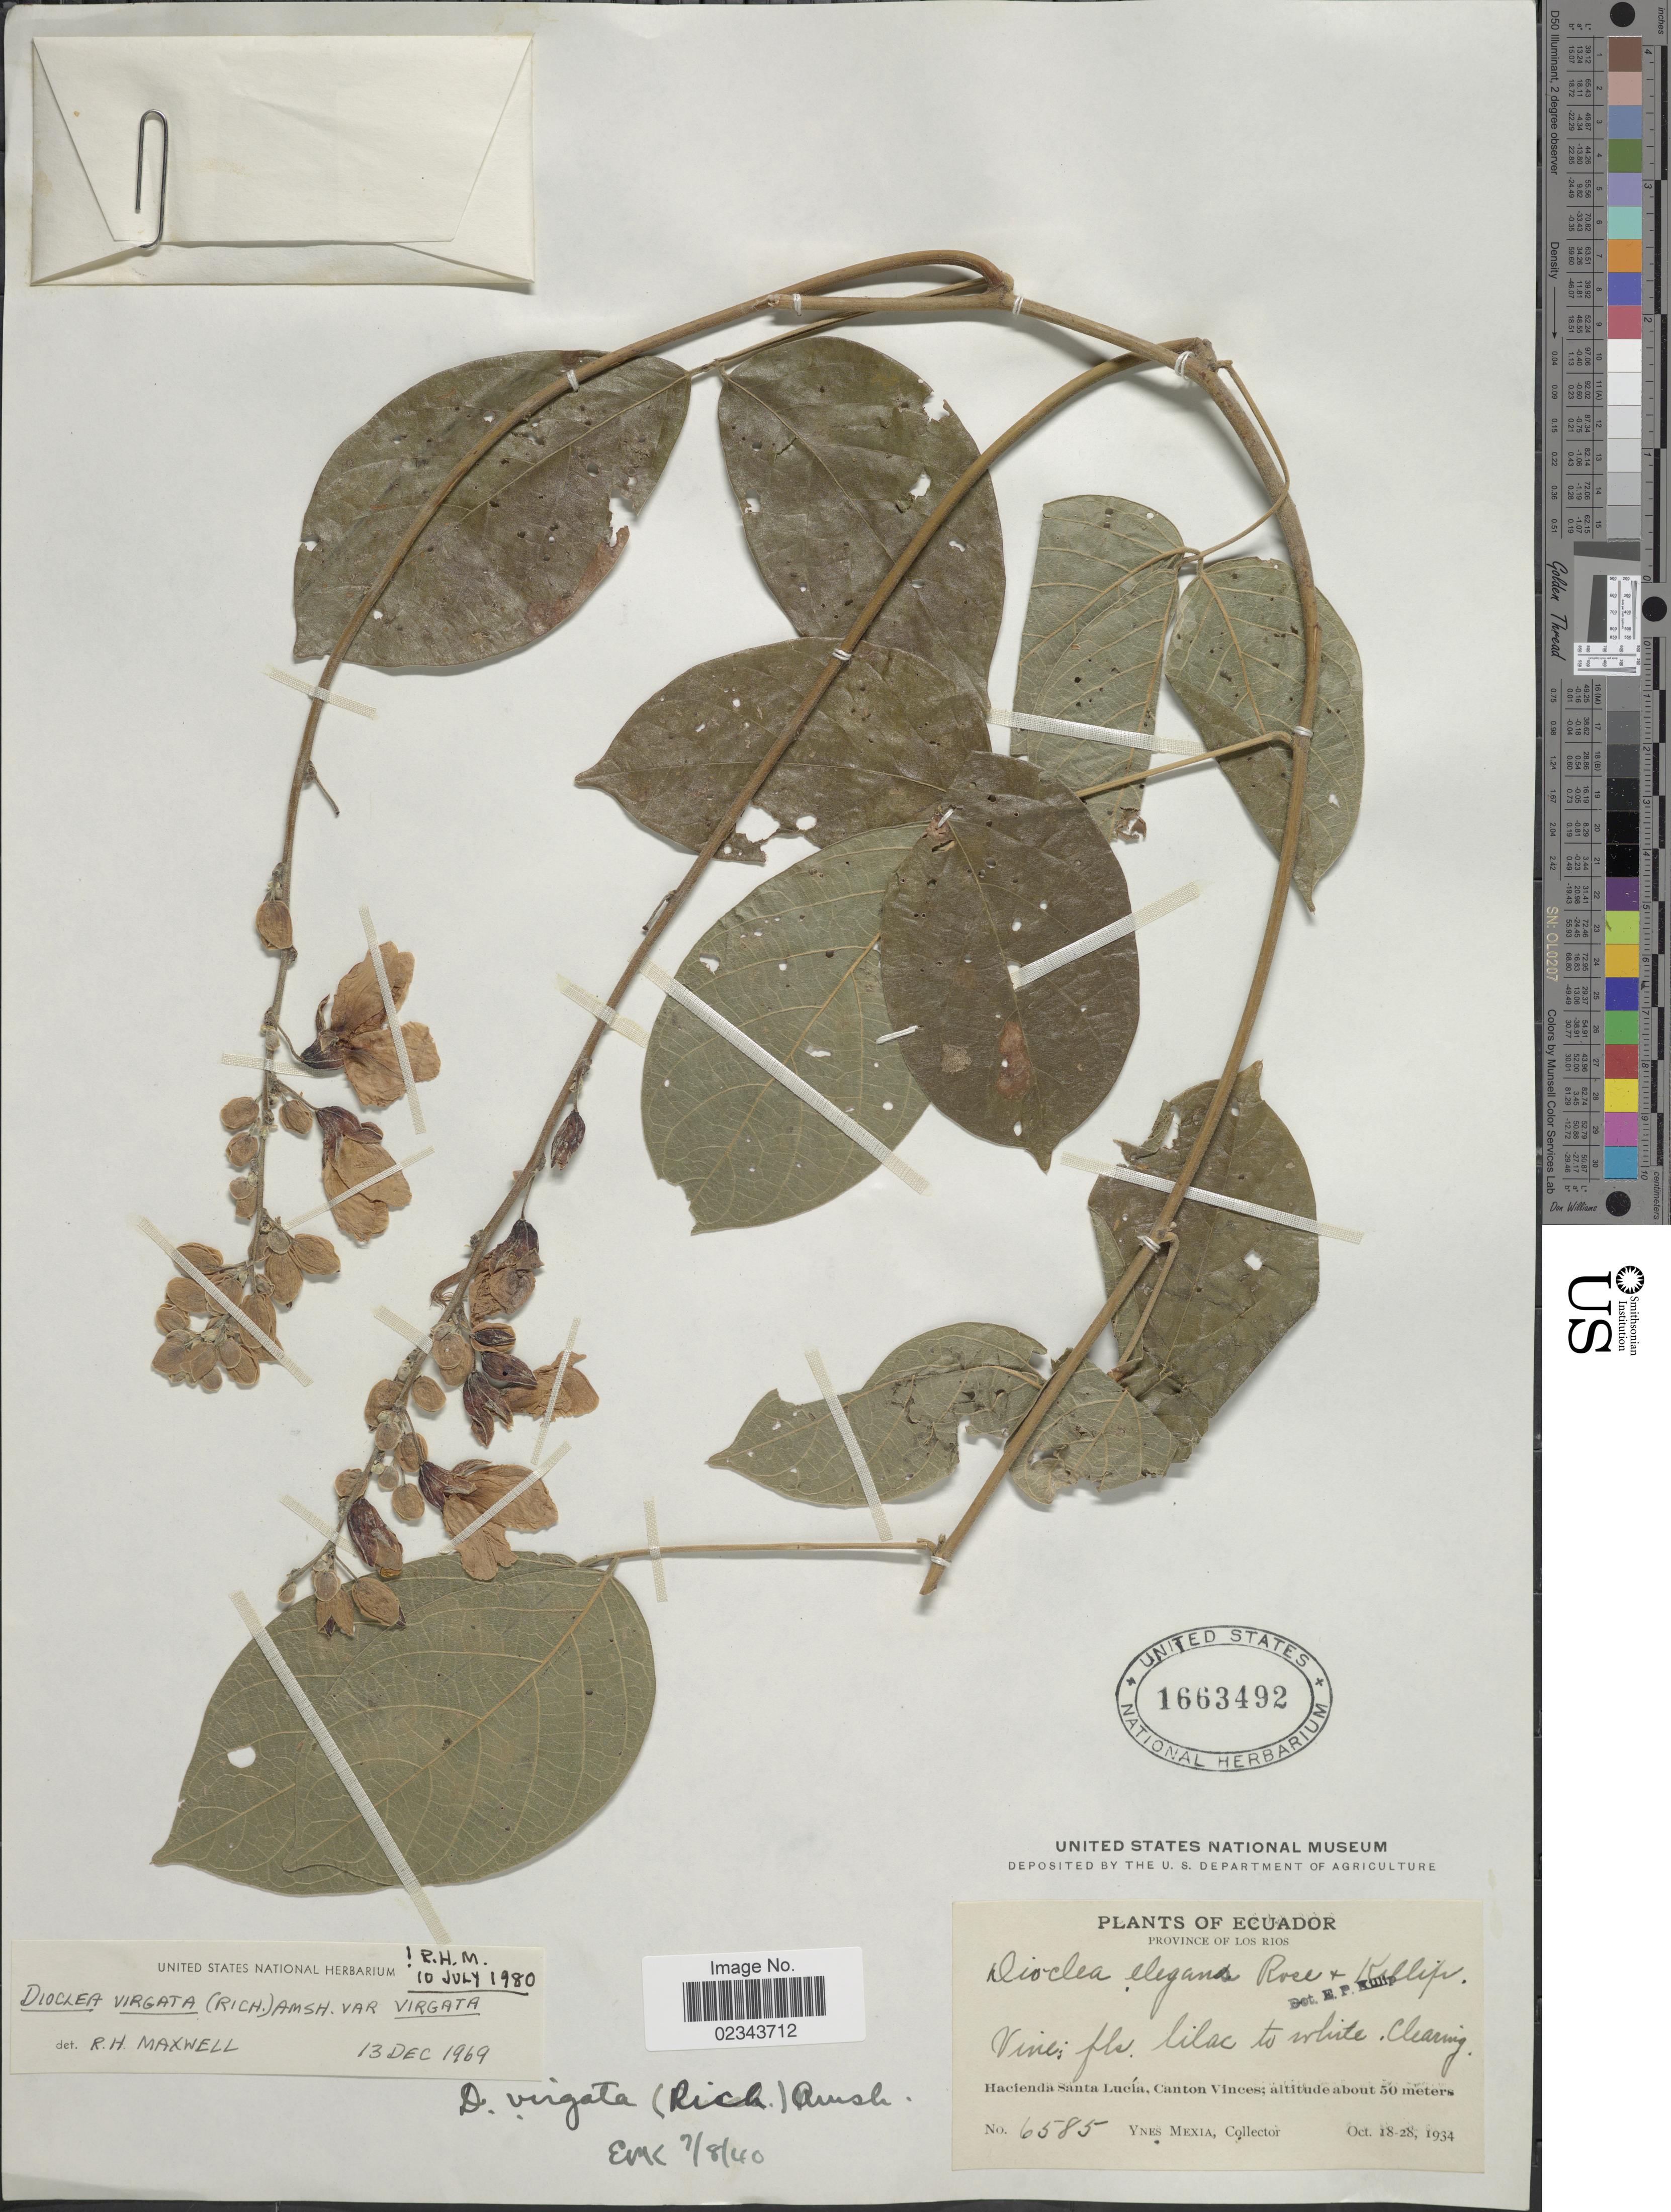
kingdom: Plantae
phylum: Tracheophyta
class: Magnoliopsida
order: Fabales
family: Fabaceae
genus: Dioclea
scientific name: Dioclea virgata var. virgata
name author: (Rich.) Amshoff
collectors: Y. Mexia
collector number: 6585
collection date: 1934-10-18/1934-10-28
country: Ecuador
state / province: Los Ríos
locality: Hacienda Santa Lucia, Canton Vinces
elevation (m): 50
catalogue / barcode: US 1663492